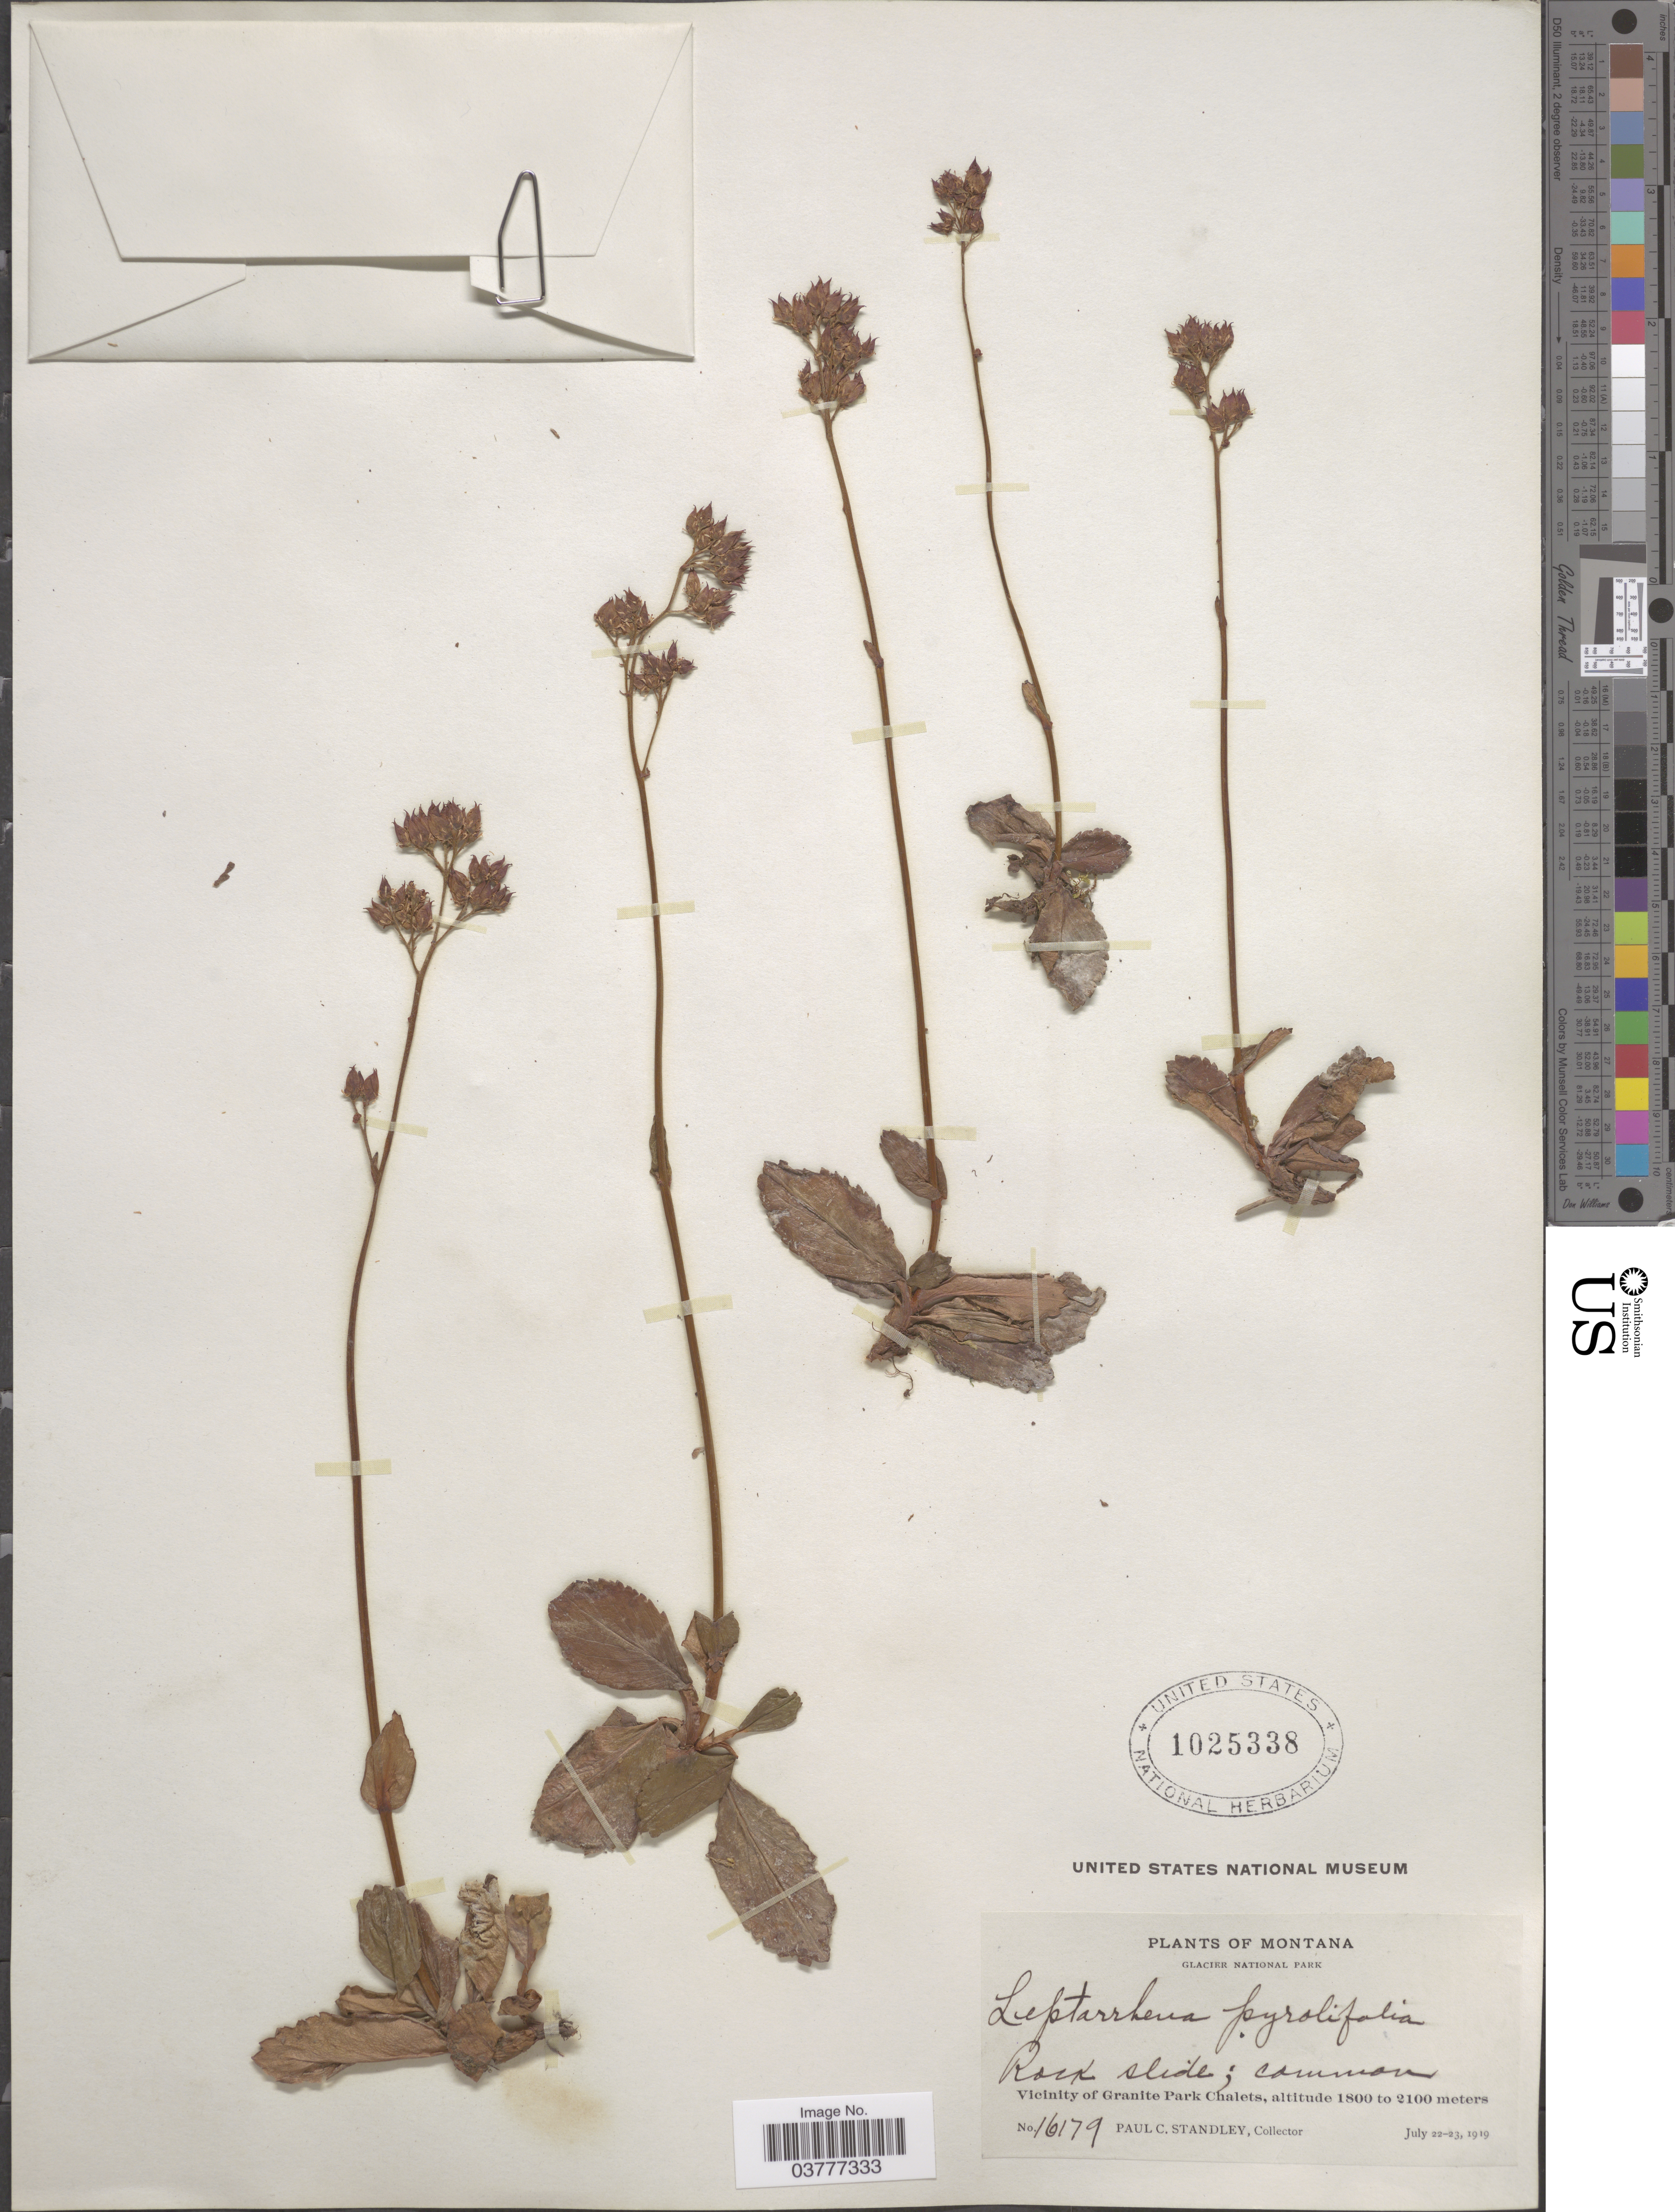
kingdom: Plantae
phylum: Tracheophyta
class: Magnoliopsida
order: Saxifragales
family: Saxifragaceae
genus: Leptarrhena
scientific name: Leptarrhena pyrolifolia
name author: (D. Don) Ser.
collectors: P. C. Standley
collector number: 16179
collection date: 1919-07-22/1919-07-23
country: United States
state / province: Montana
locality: Glacier National Park. Rock slide, Vicinity of Granite Park Chalets.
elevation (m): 1800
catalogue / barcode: US 1025338